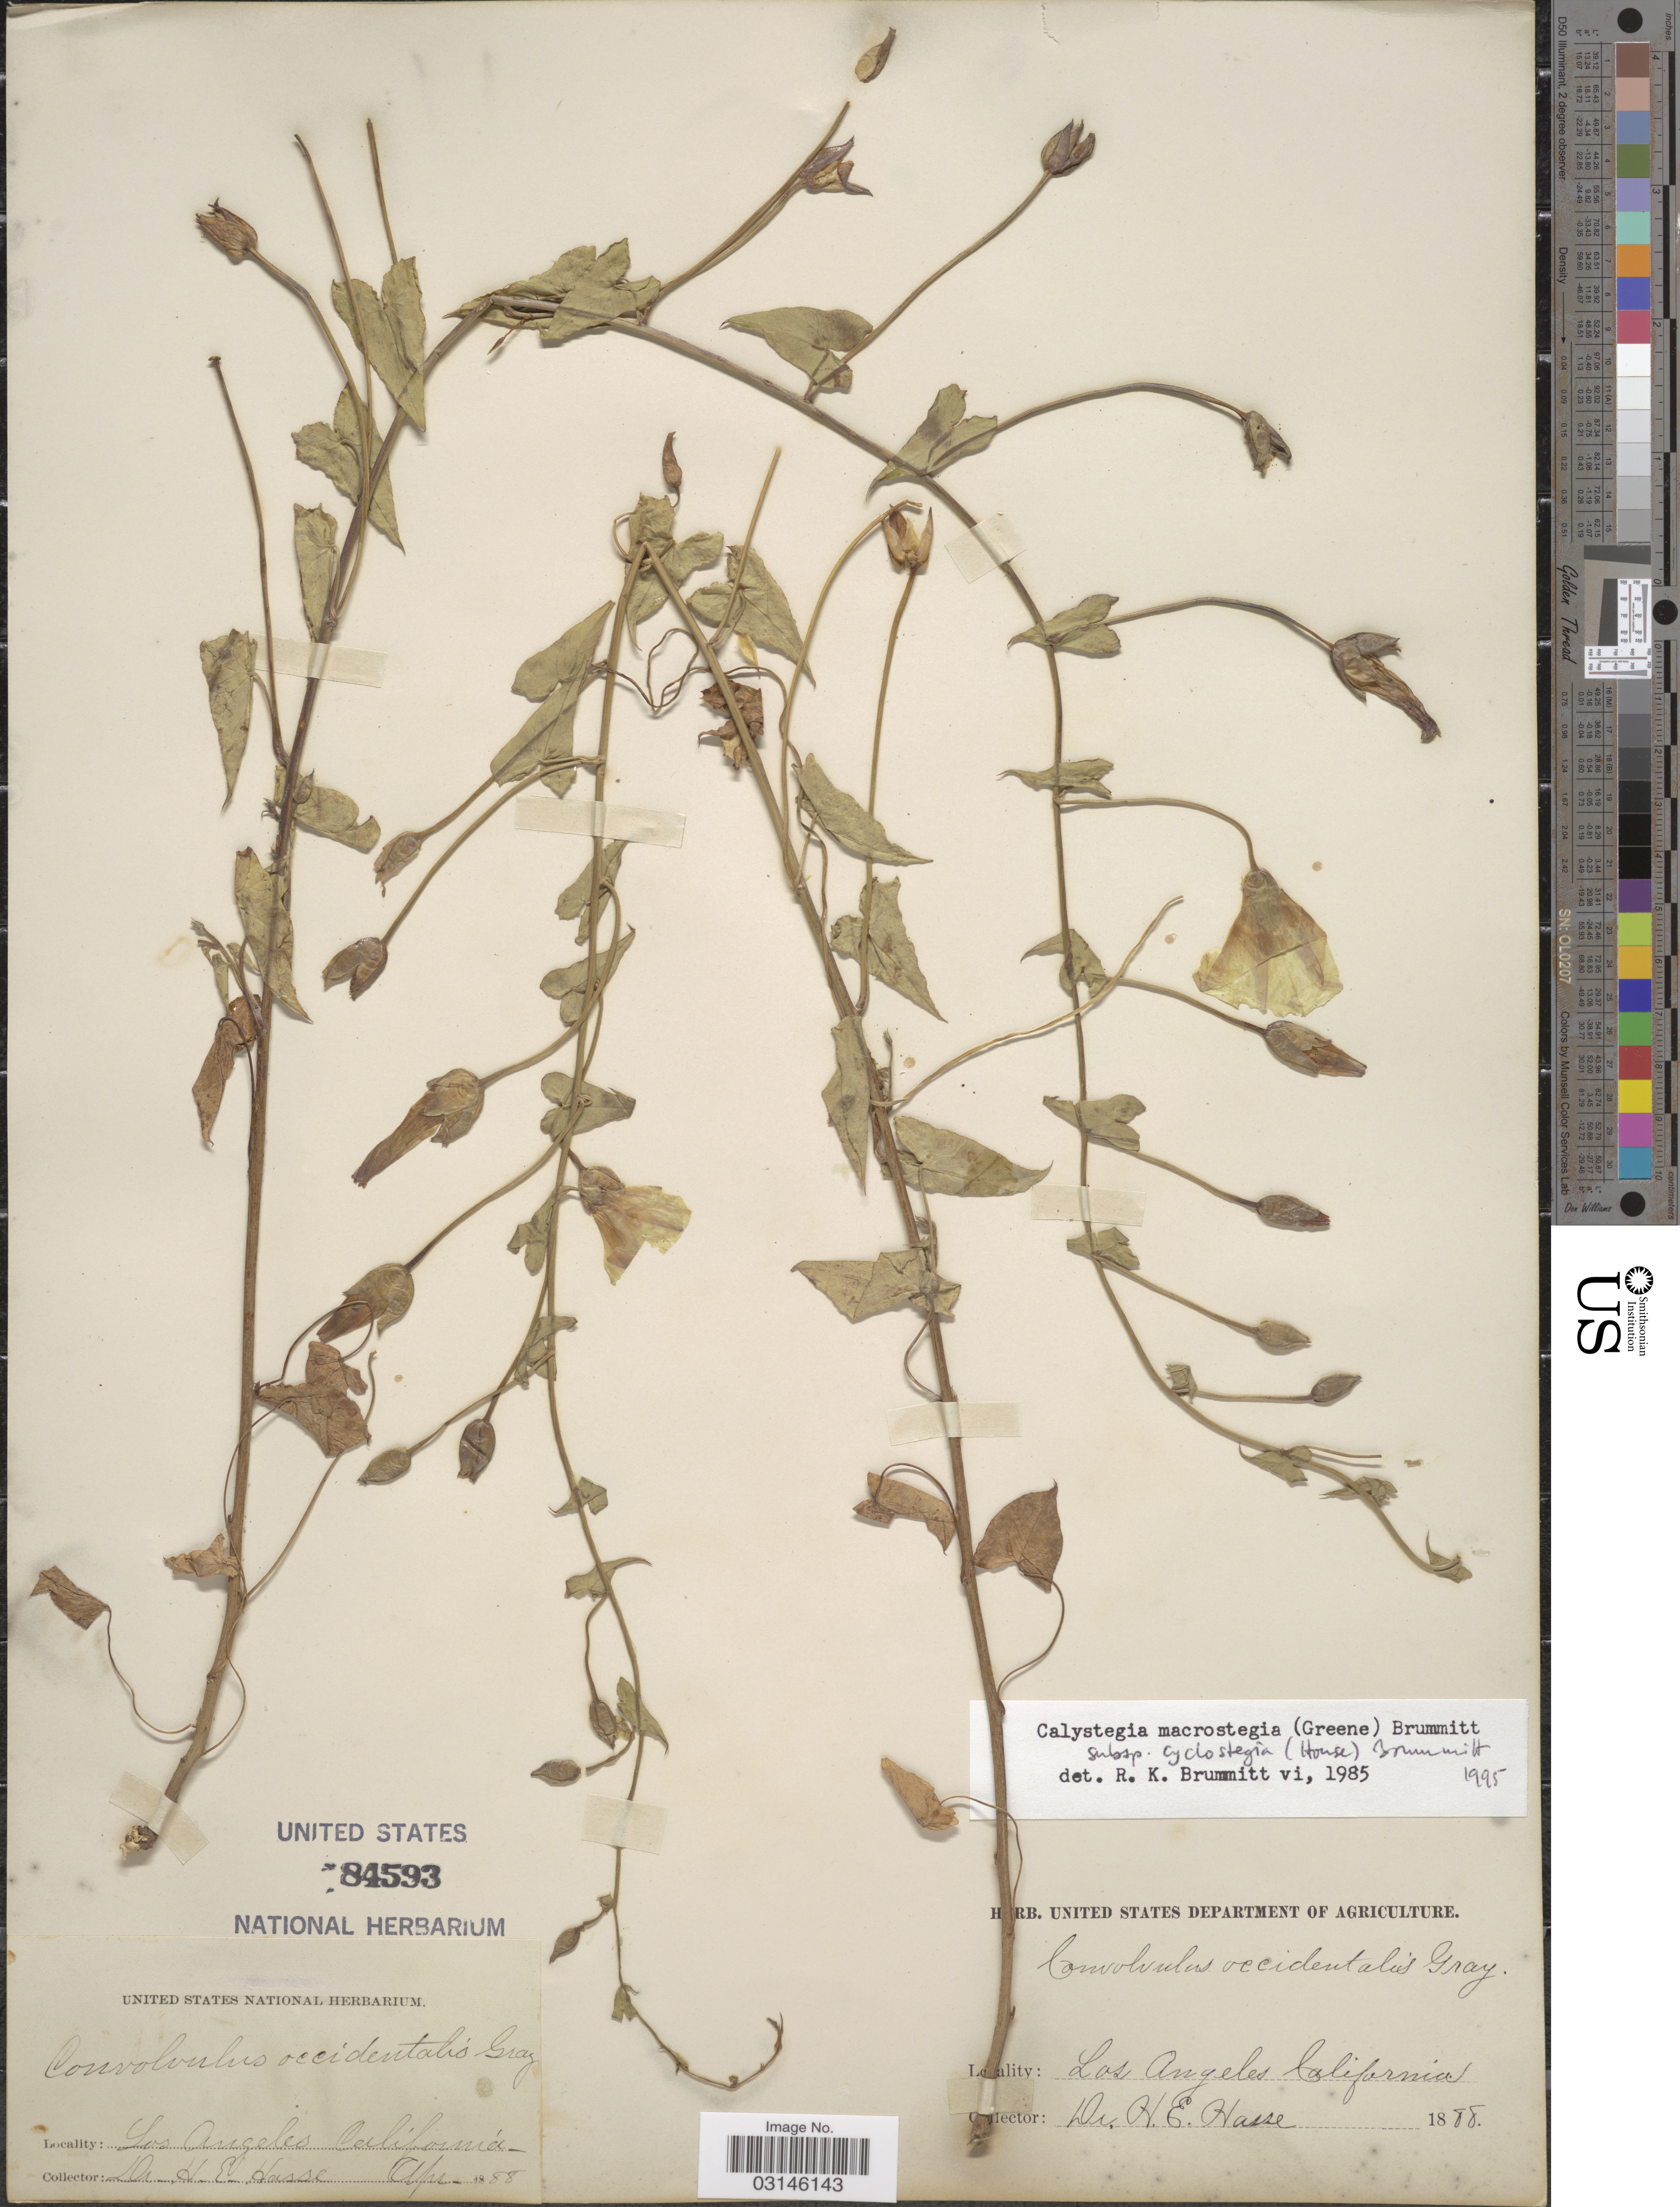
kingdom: Plantae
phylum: Tracheophyta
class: Magnoliopsida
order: Solanales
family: Convolvulaceae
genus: Calystegia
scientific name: Calystegia macrostegia subsp. cyclostegia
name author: Brummitt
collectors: H. E. Hasse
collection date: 1888-04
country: United States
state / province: California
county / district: Los Angeles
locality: Los Angeles.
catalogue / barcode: US 84593